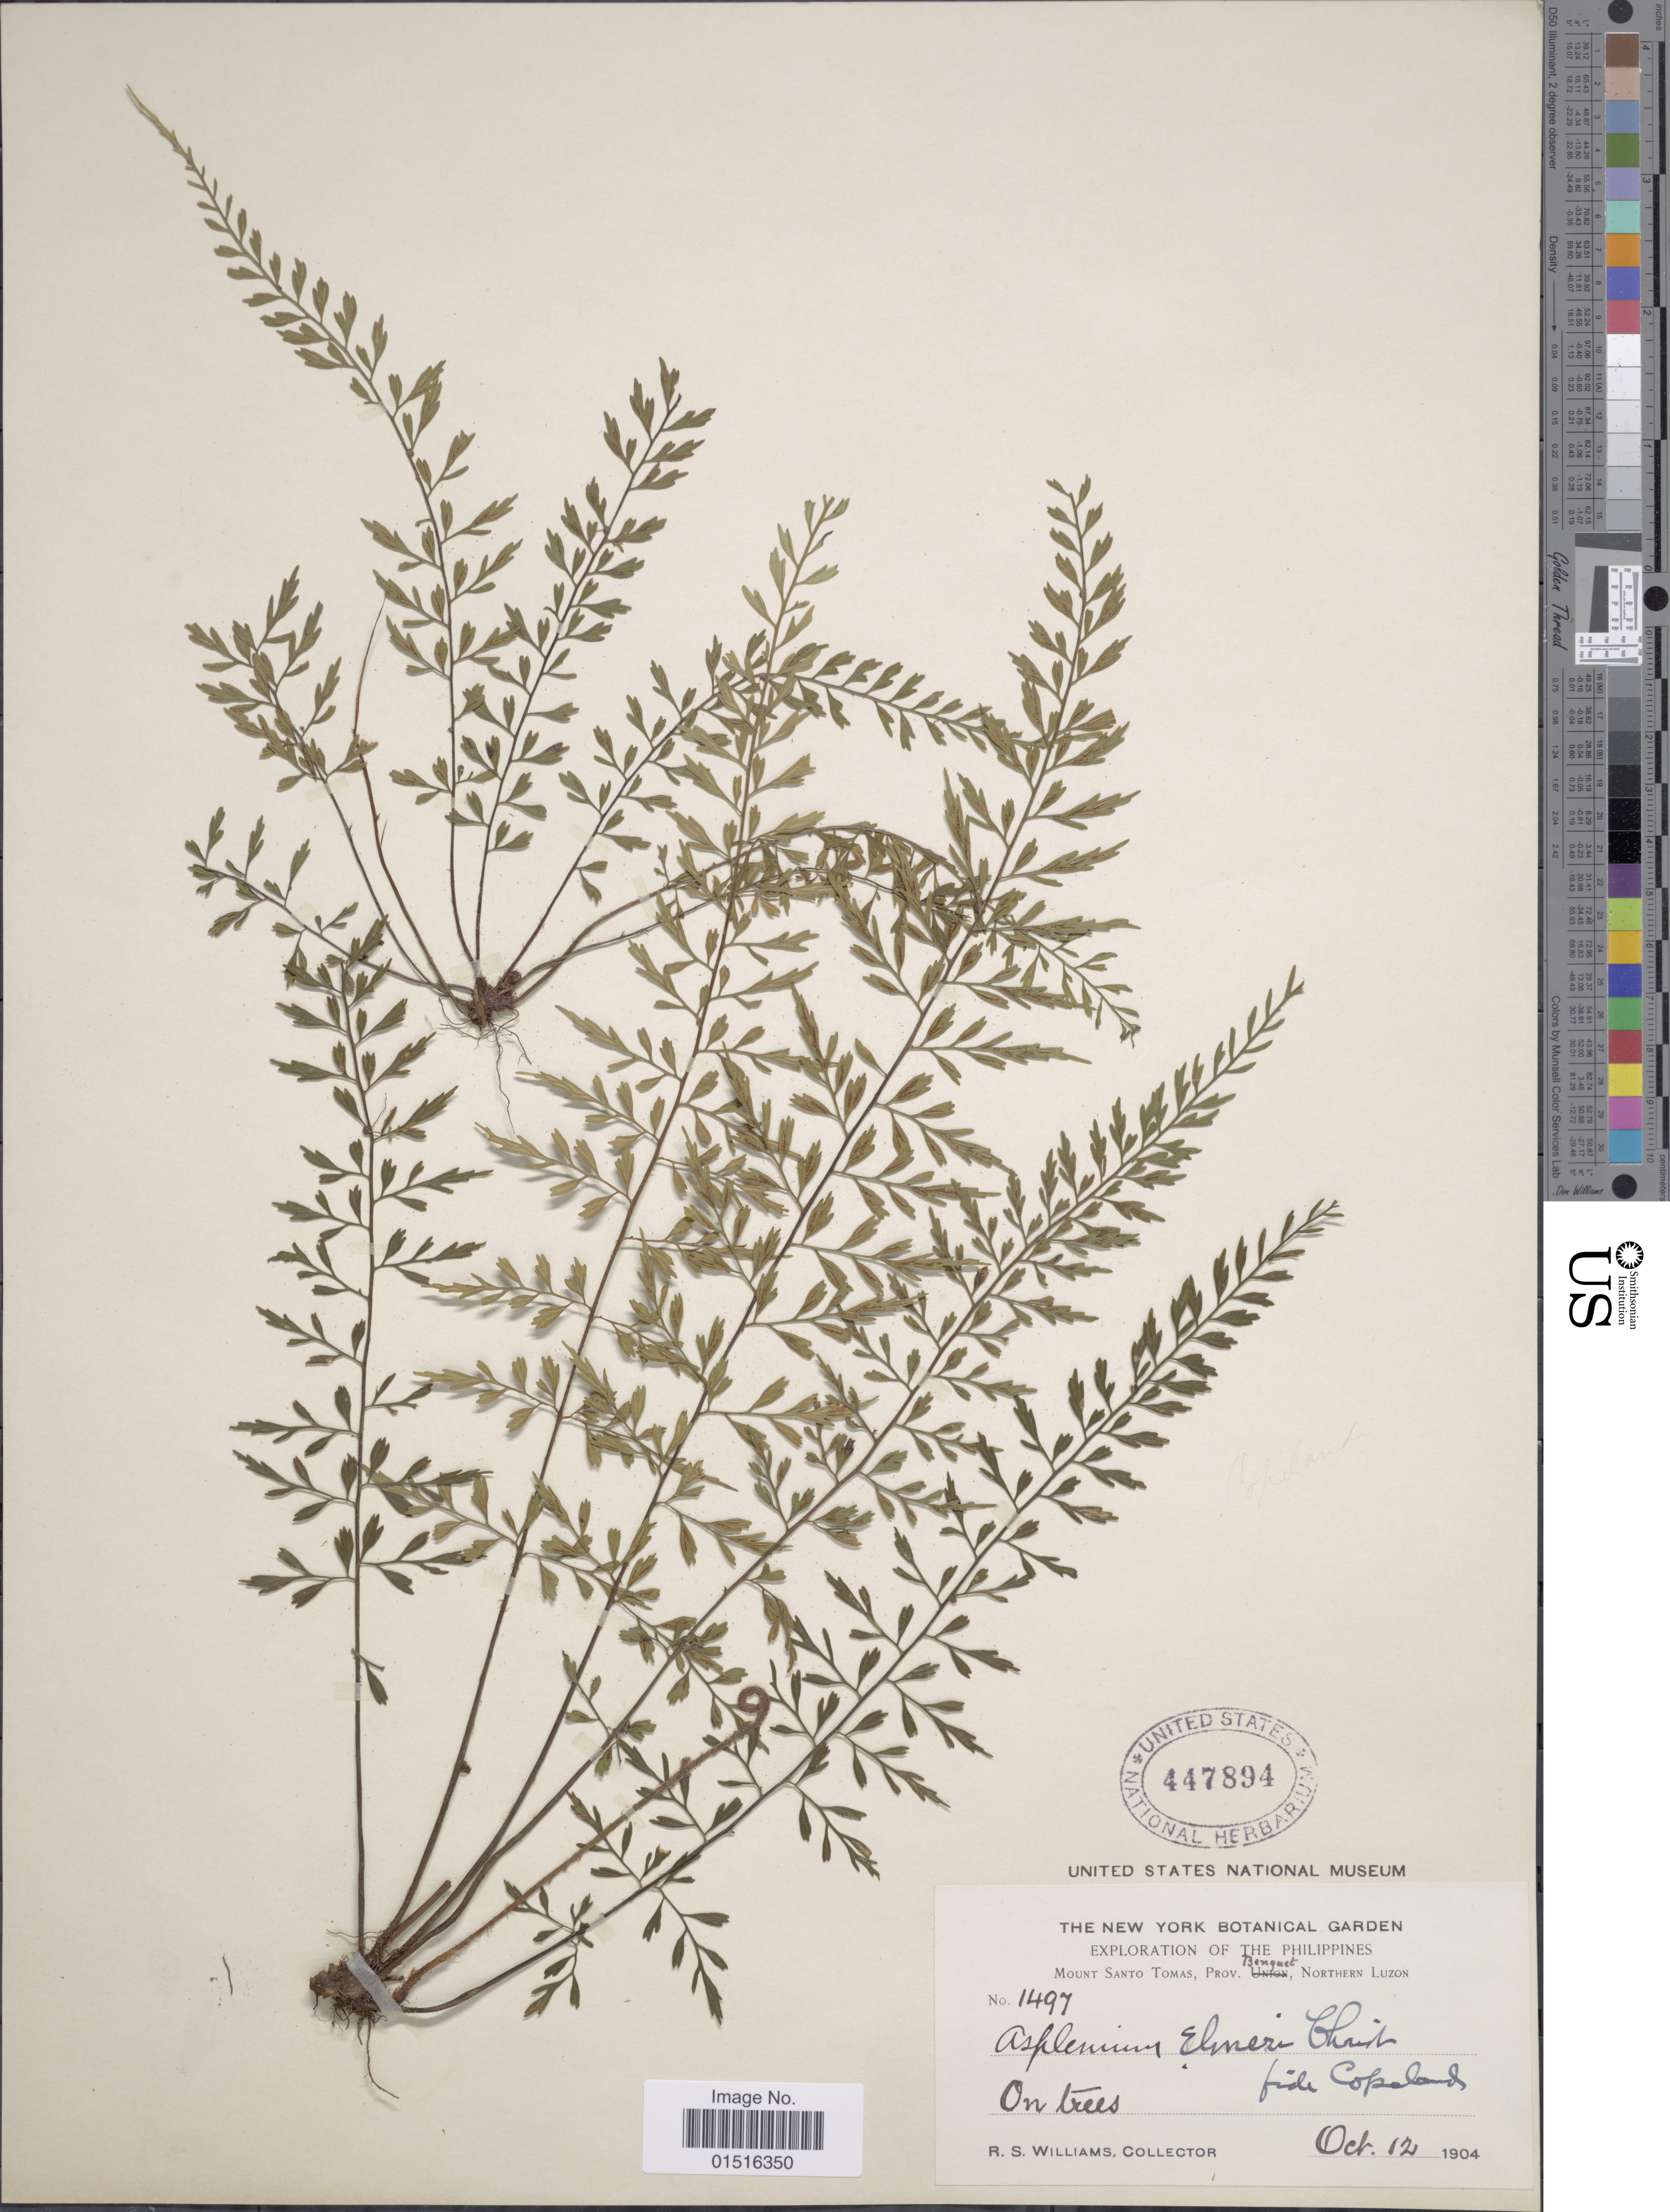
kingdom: Plantae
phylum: Tracheophyta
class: Polypodiopsida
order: Polypodiales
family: Aspleniaceae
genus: Asplenium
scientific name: Asplenium elmeri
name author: Christ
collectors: R. S. Williams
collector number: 1497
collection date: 1904-10-12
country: Philippines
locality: Mount Santo Tomas, prov. Benguet, Northern Luzon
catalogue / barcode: US 447894